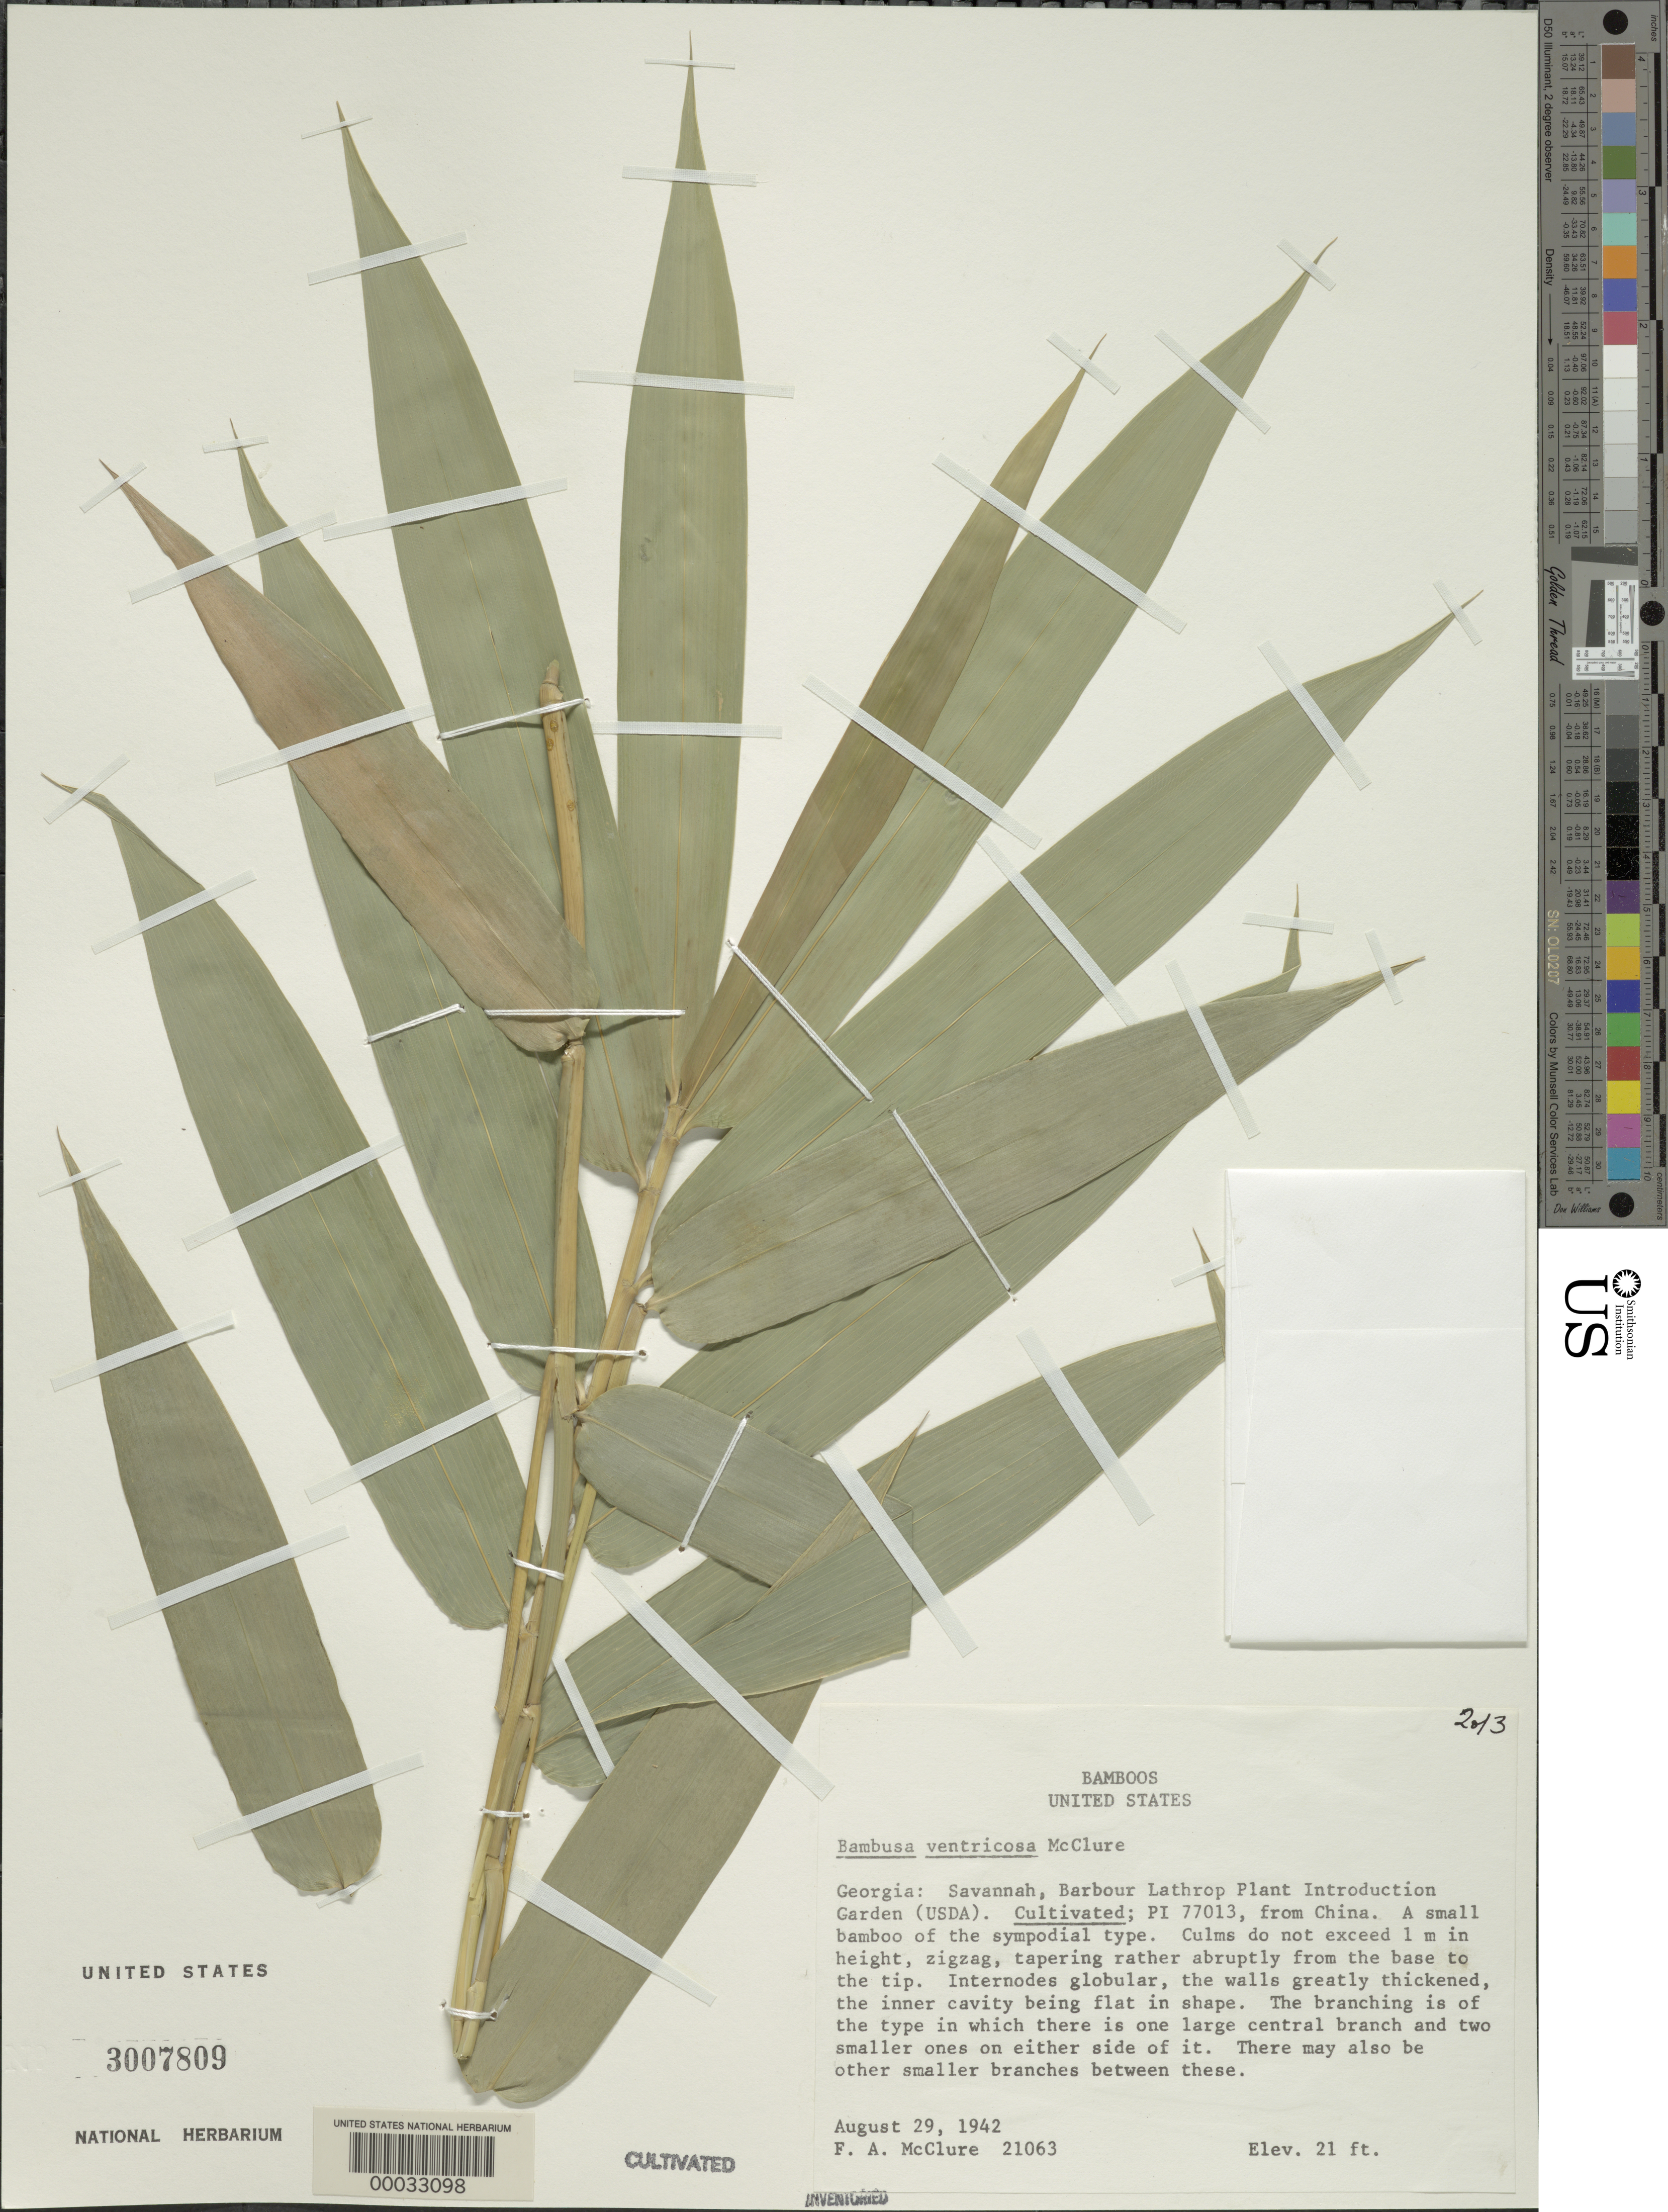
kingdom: Plantae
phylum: Tracheophyta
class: Liliopsida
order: Poales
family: Poaceae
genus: Bambusa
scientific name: Bambusa ventricosa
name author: McClure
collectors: F. A. McClure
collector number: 21063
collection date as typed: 29 Aug 1942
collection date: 1942-08-29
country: United States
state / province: Georgia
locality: Barbour lathrop plant introduction garden-savannah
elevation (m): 6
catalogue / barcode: US 3007809